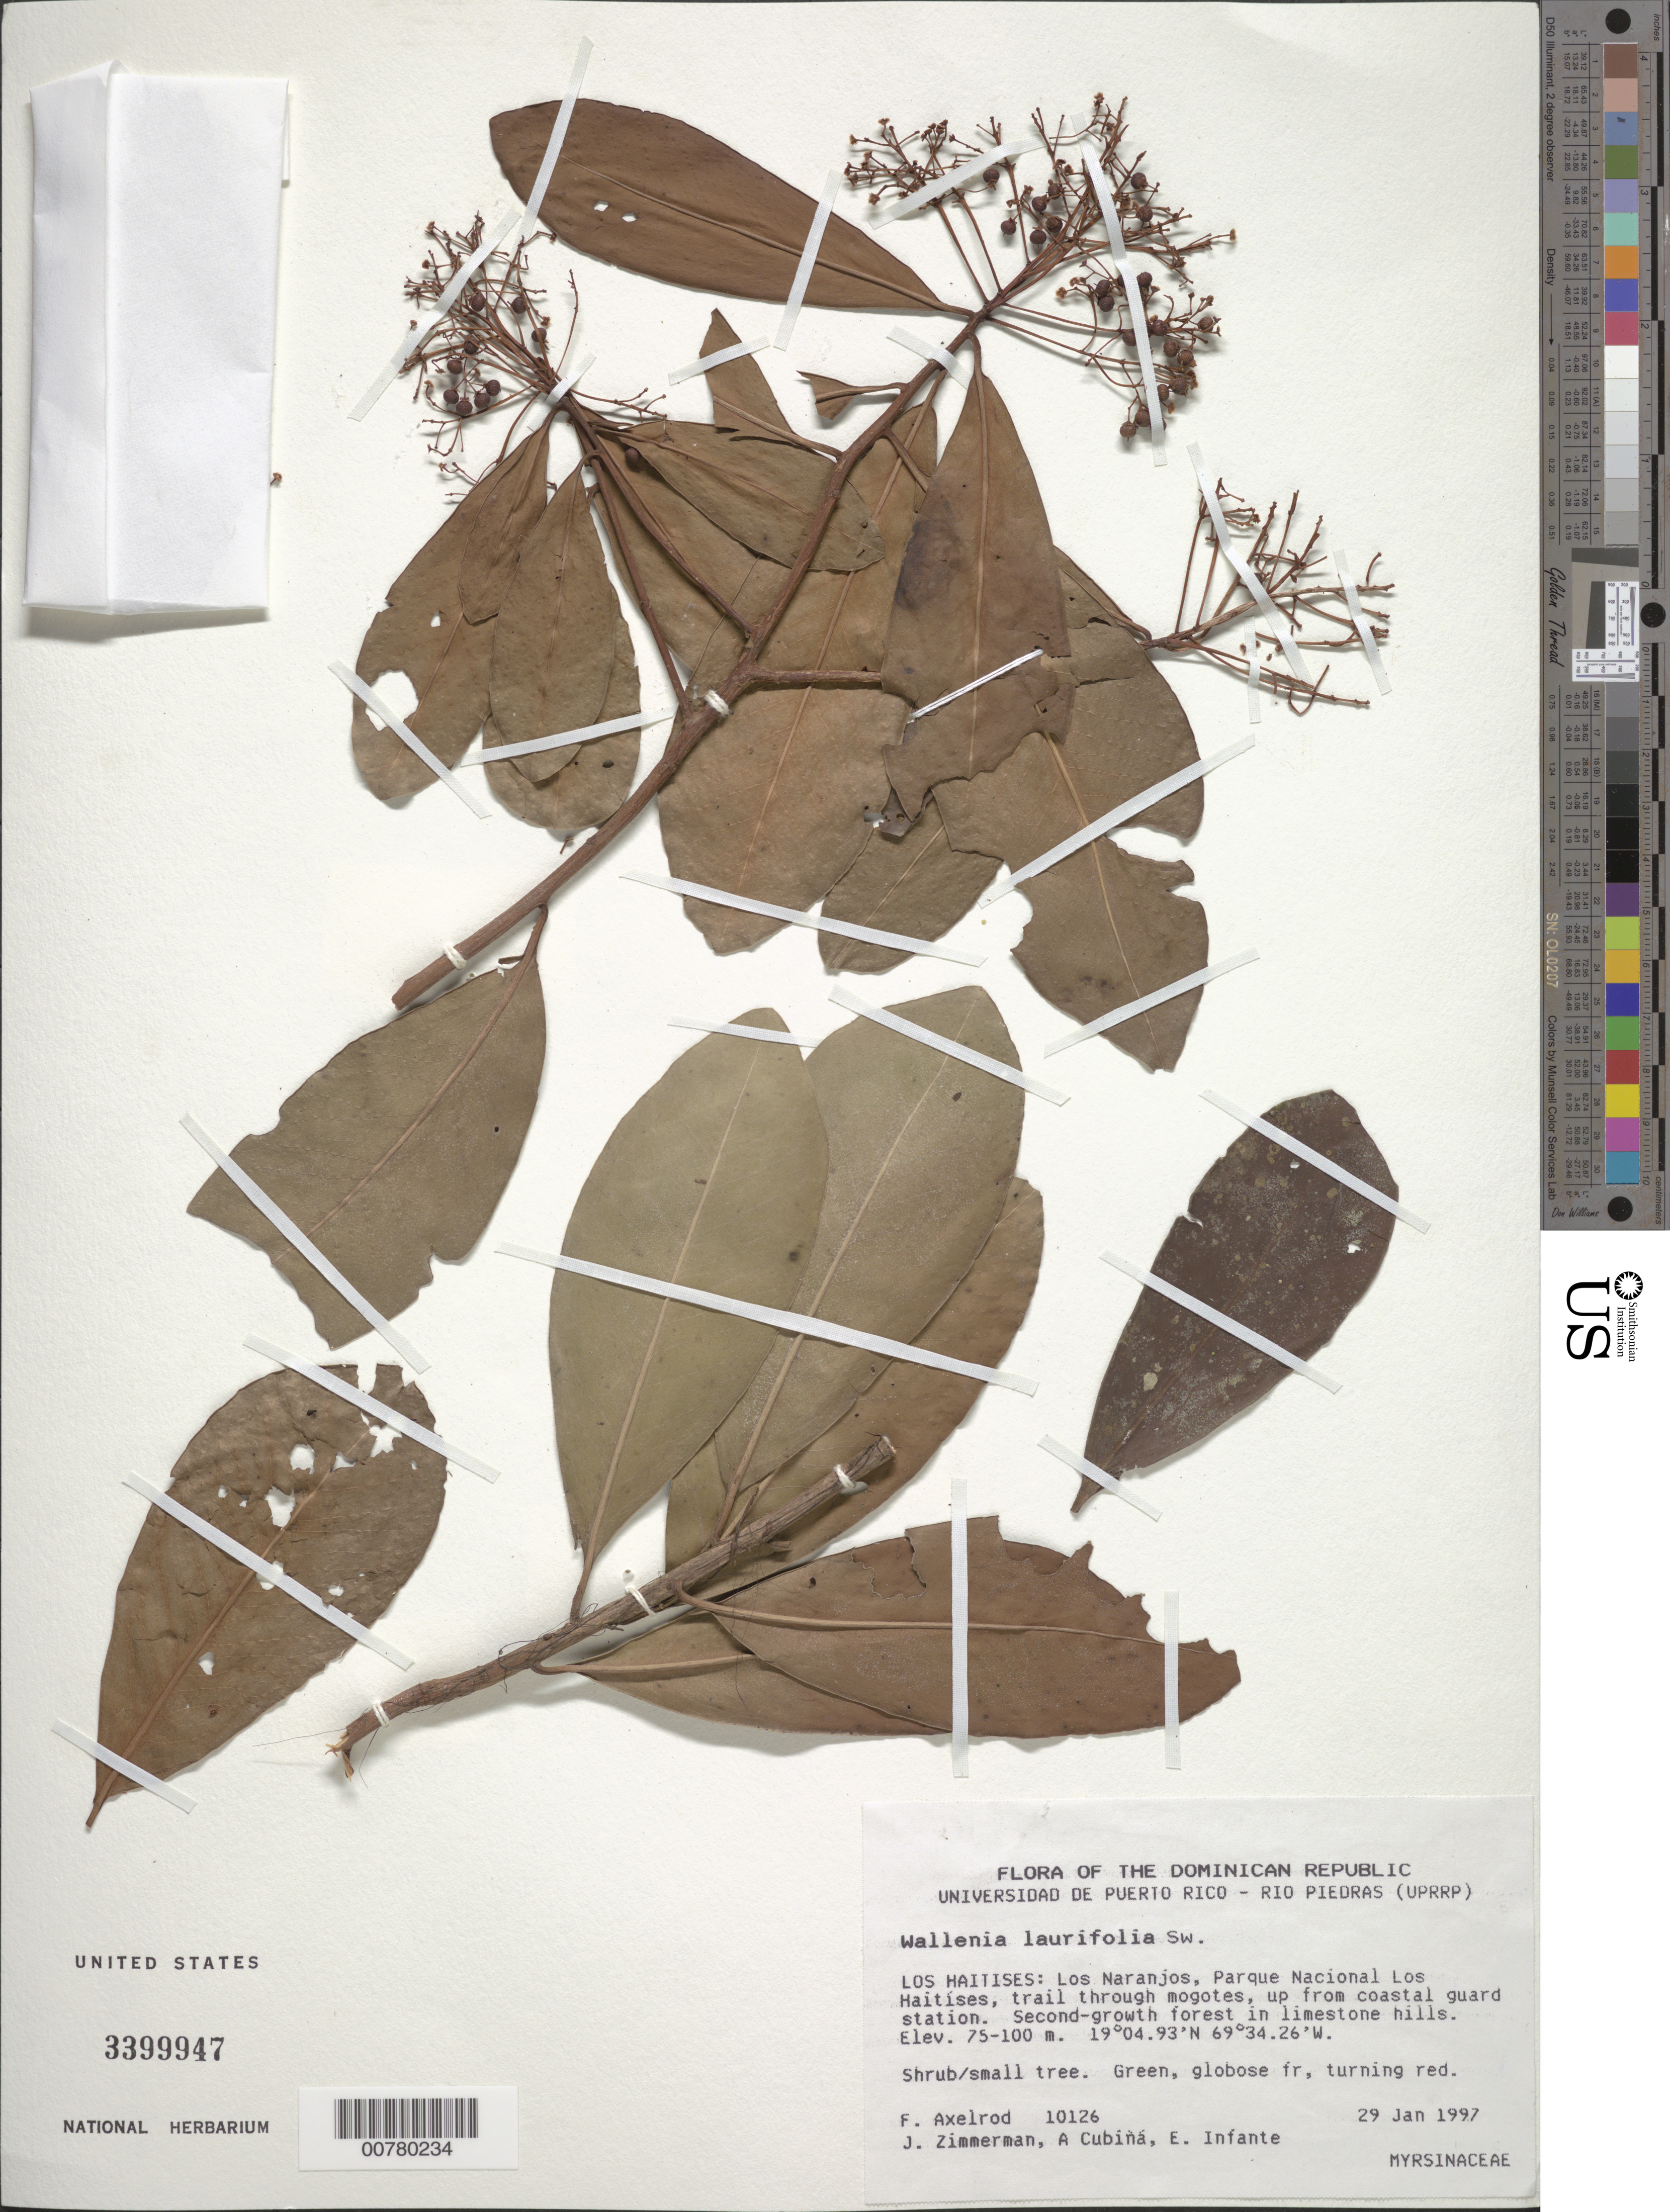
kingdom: Plantae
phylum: Tracheophyta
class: Magnoliopsida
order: Ericales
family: Primulaceae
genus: Wallenia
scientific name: Wallenia laurifolia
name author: Sw.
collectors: F. S. Axelrod, J. Zimmerman, A. Cubiná & E. Infante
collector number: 10126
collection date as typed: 29 Jan 1997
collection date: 1997-01-29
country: Dominican Republic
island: Hispaniola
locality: Los Naranjos, National Park Los Haitises, trail through mogotes, up from coastal guard station.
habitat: Second-growth forest in limestone hills.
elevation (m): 75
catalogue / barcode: US 3399947